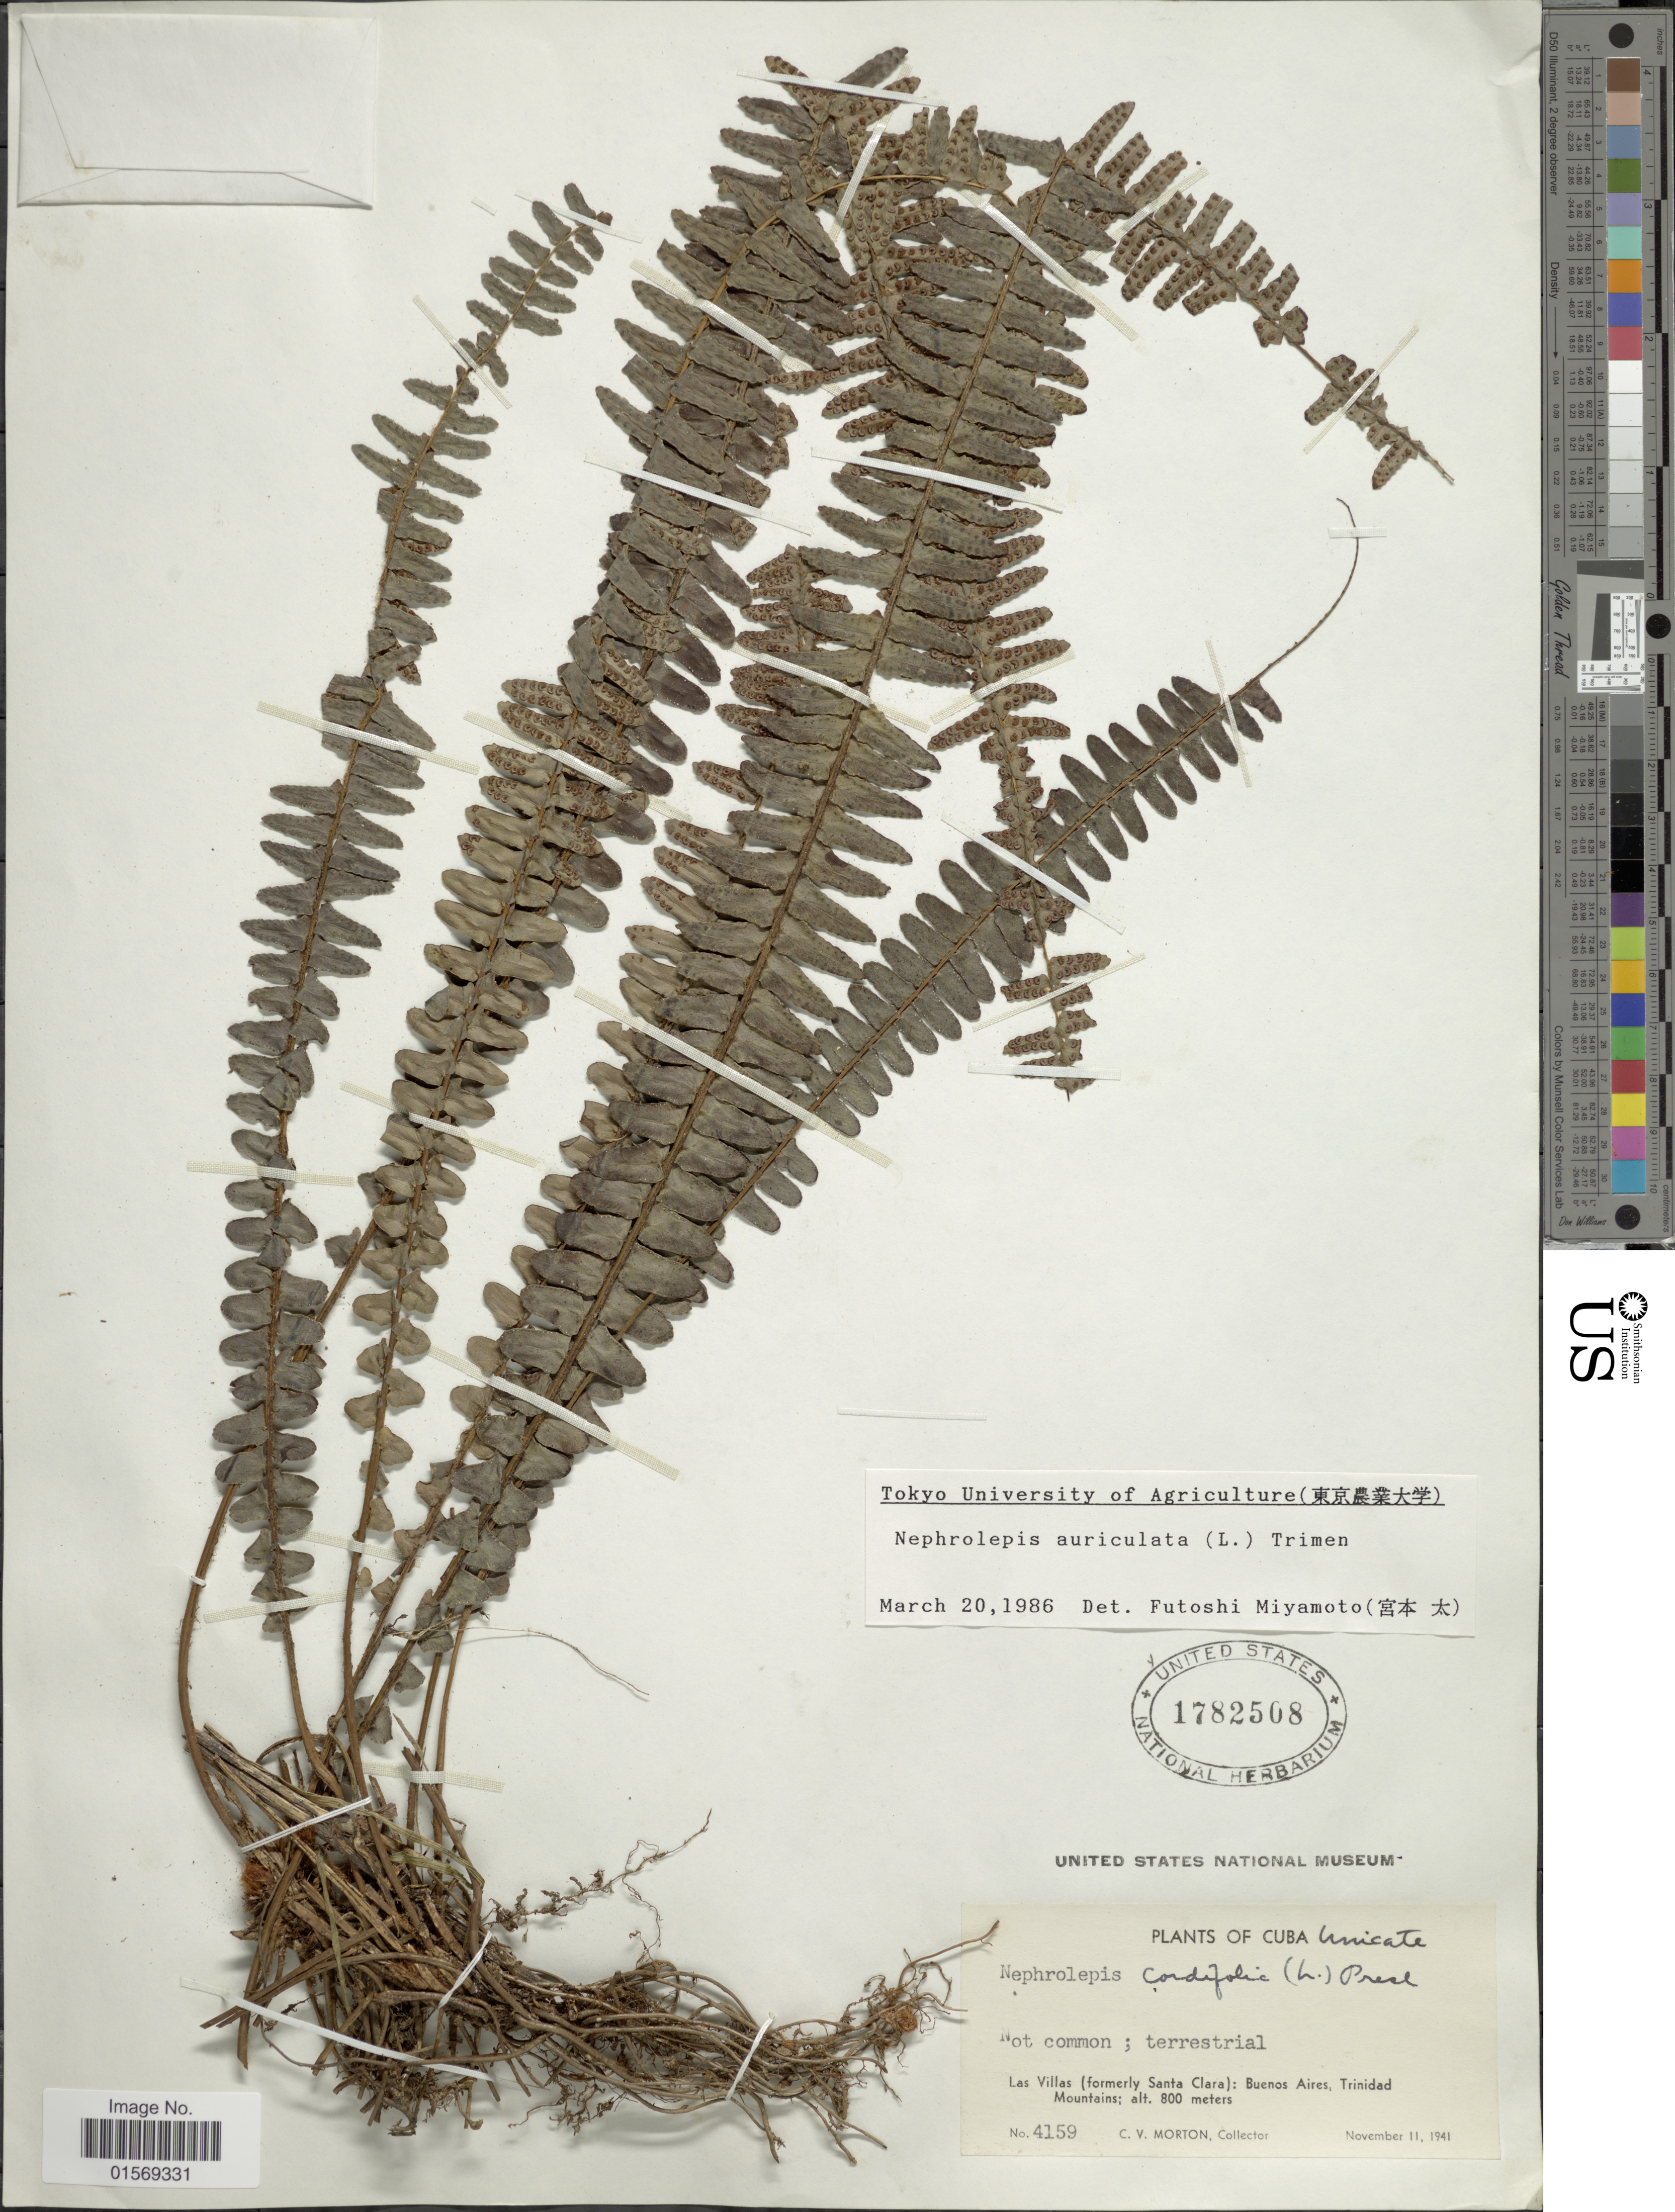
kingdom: Plantae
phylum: Tracheophyta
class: Polypodiopsida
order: Polypodiales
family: Nephrolepidaceae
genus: Nephrolepis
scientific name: Nephrolepis cordifolia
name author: (L.) C. Presl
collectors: C. V. Morton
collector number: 4159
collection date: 1941-11-11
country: Cuba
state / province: Las Villas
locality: Cuba, Las Villas (formerly Santa Clara): Buenos Aires: Trinidad Mountains.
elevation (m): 800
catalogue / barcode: US 1782508